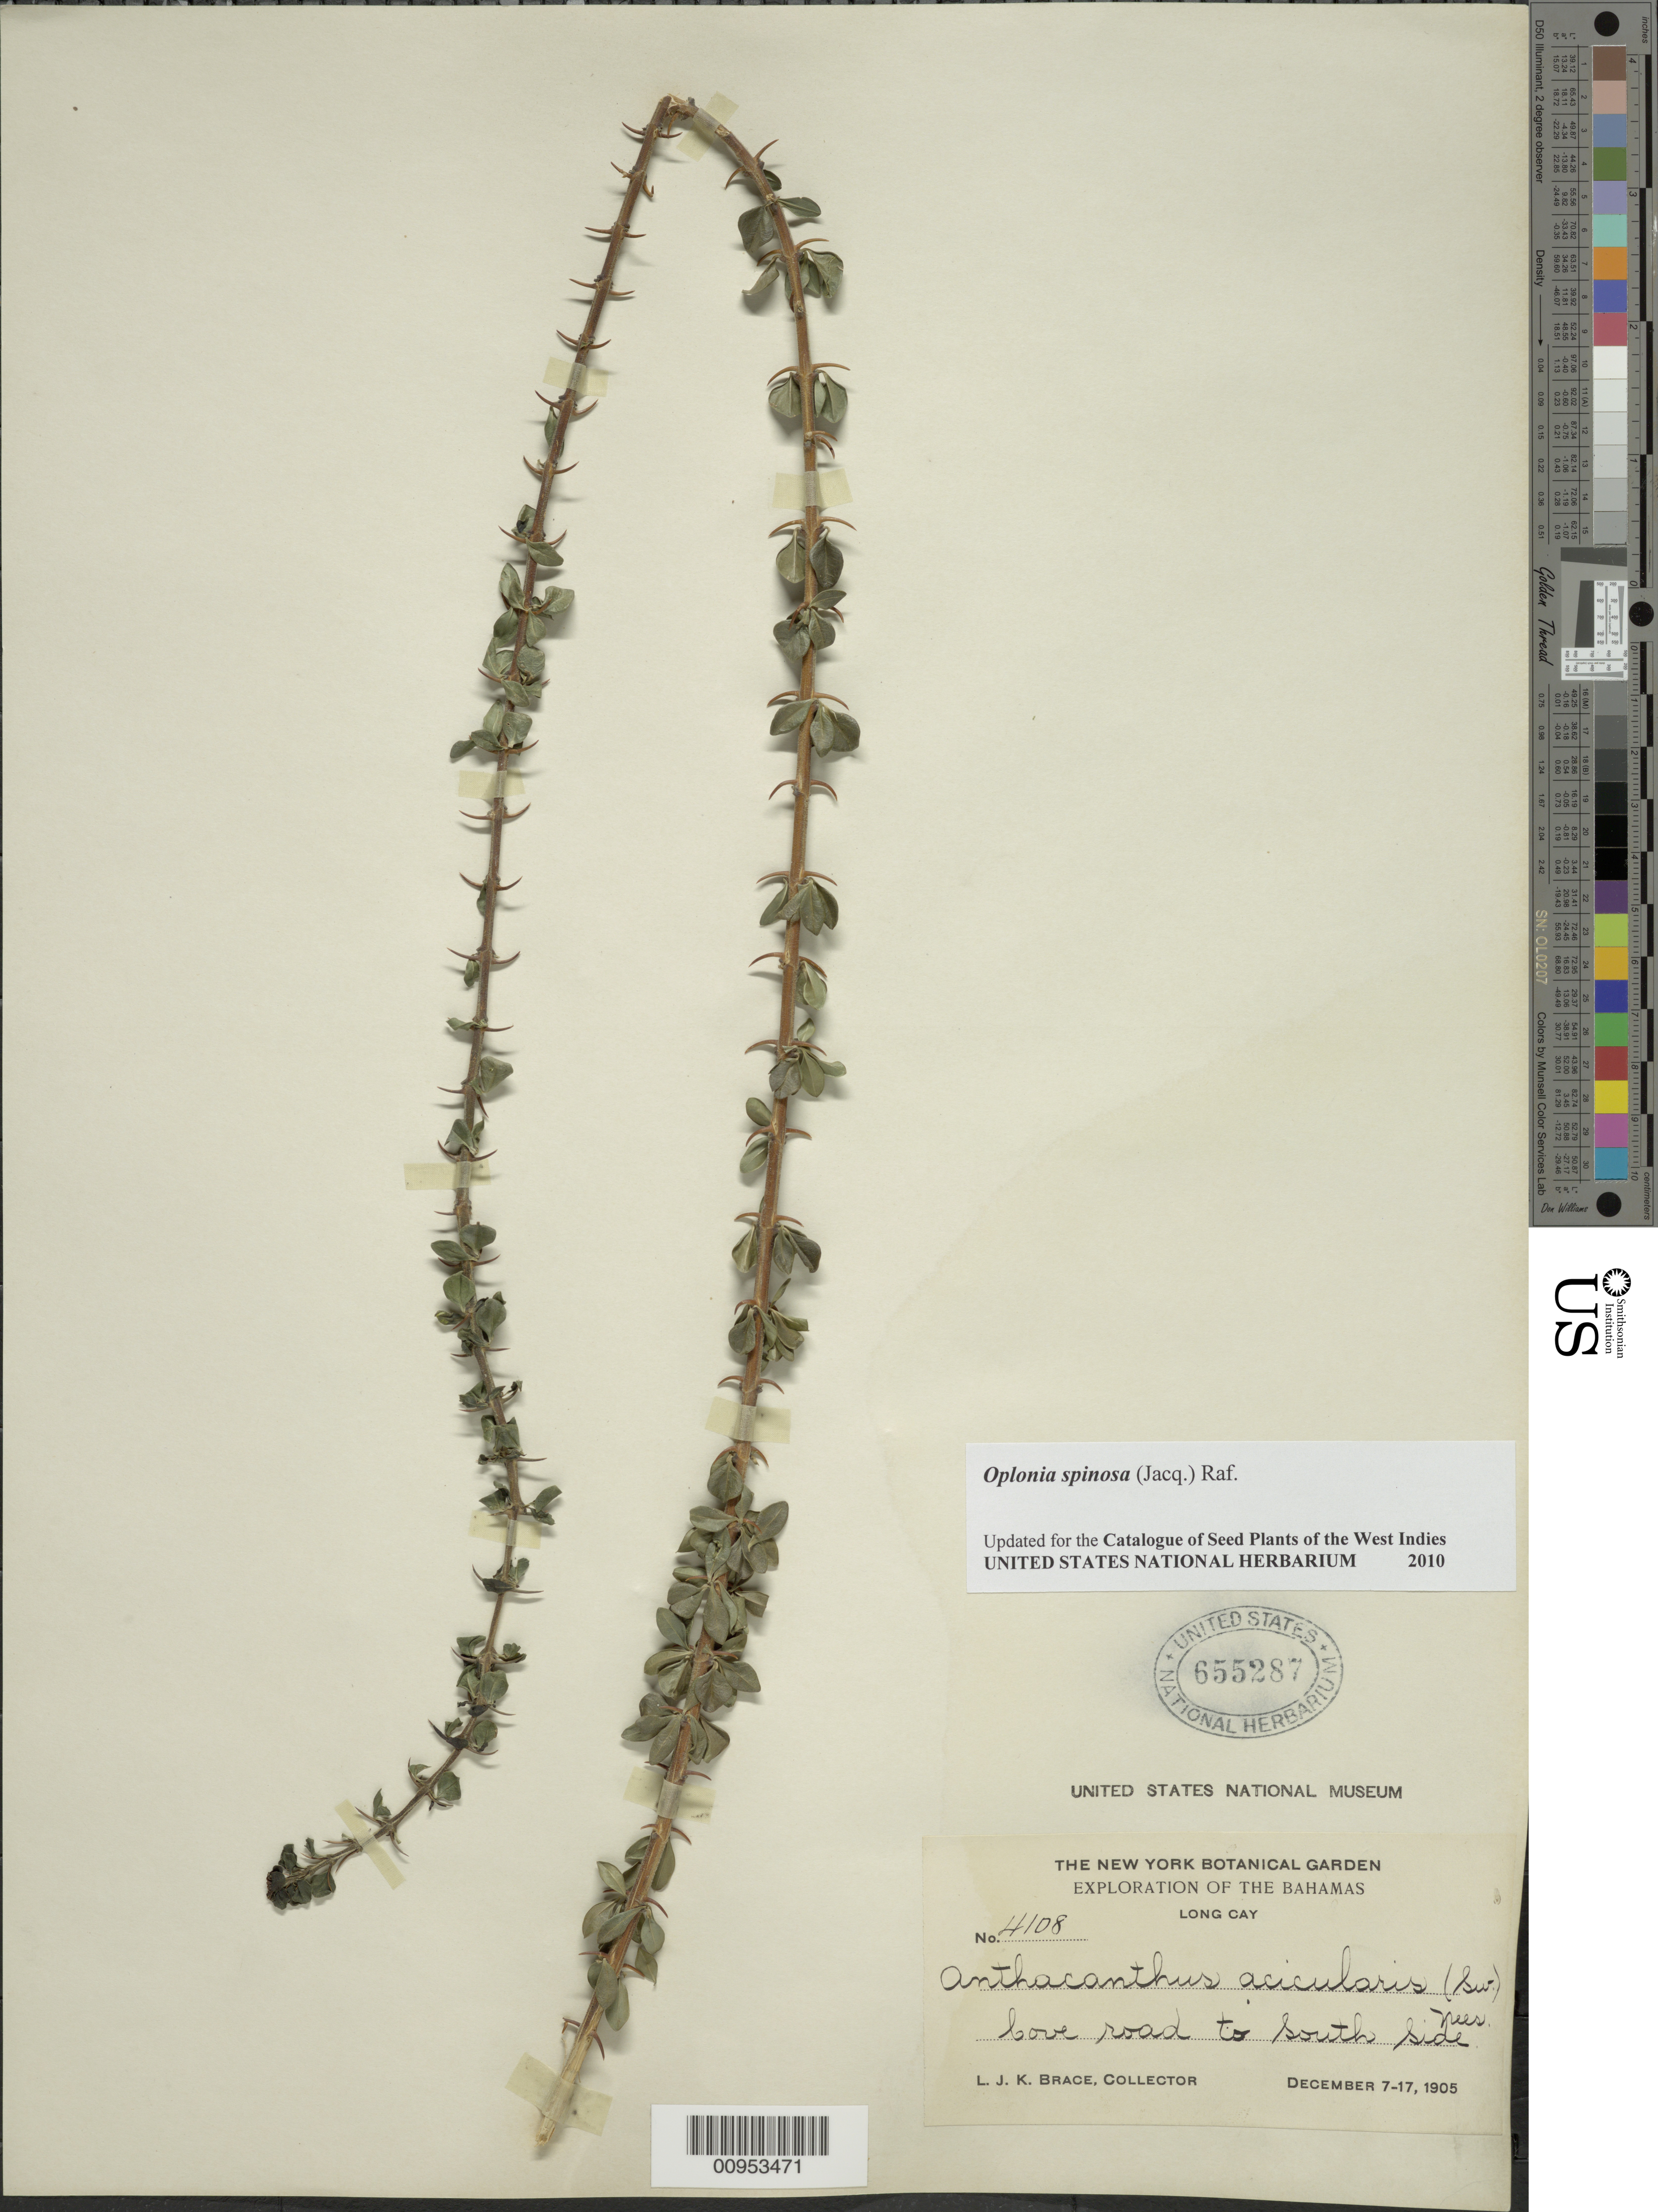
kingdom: Plantae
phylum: Tracheophyta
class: Magnoliopsida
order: Lamiales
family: Acanthaceae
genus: Oplonia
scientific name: Oplonia spinosa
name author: Raf.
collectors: L. J. K. Brace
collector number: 4108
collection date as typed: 07 Dec 1905 to 17 Dec 1905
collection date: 1905-12-07/1905-12-17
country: Bahamas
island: Long Cay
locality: Cove Road to South Side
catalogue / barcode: US 655287